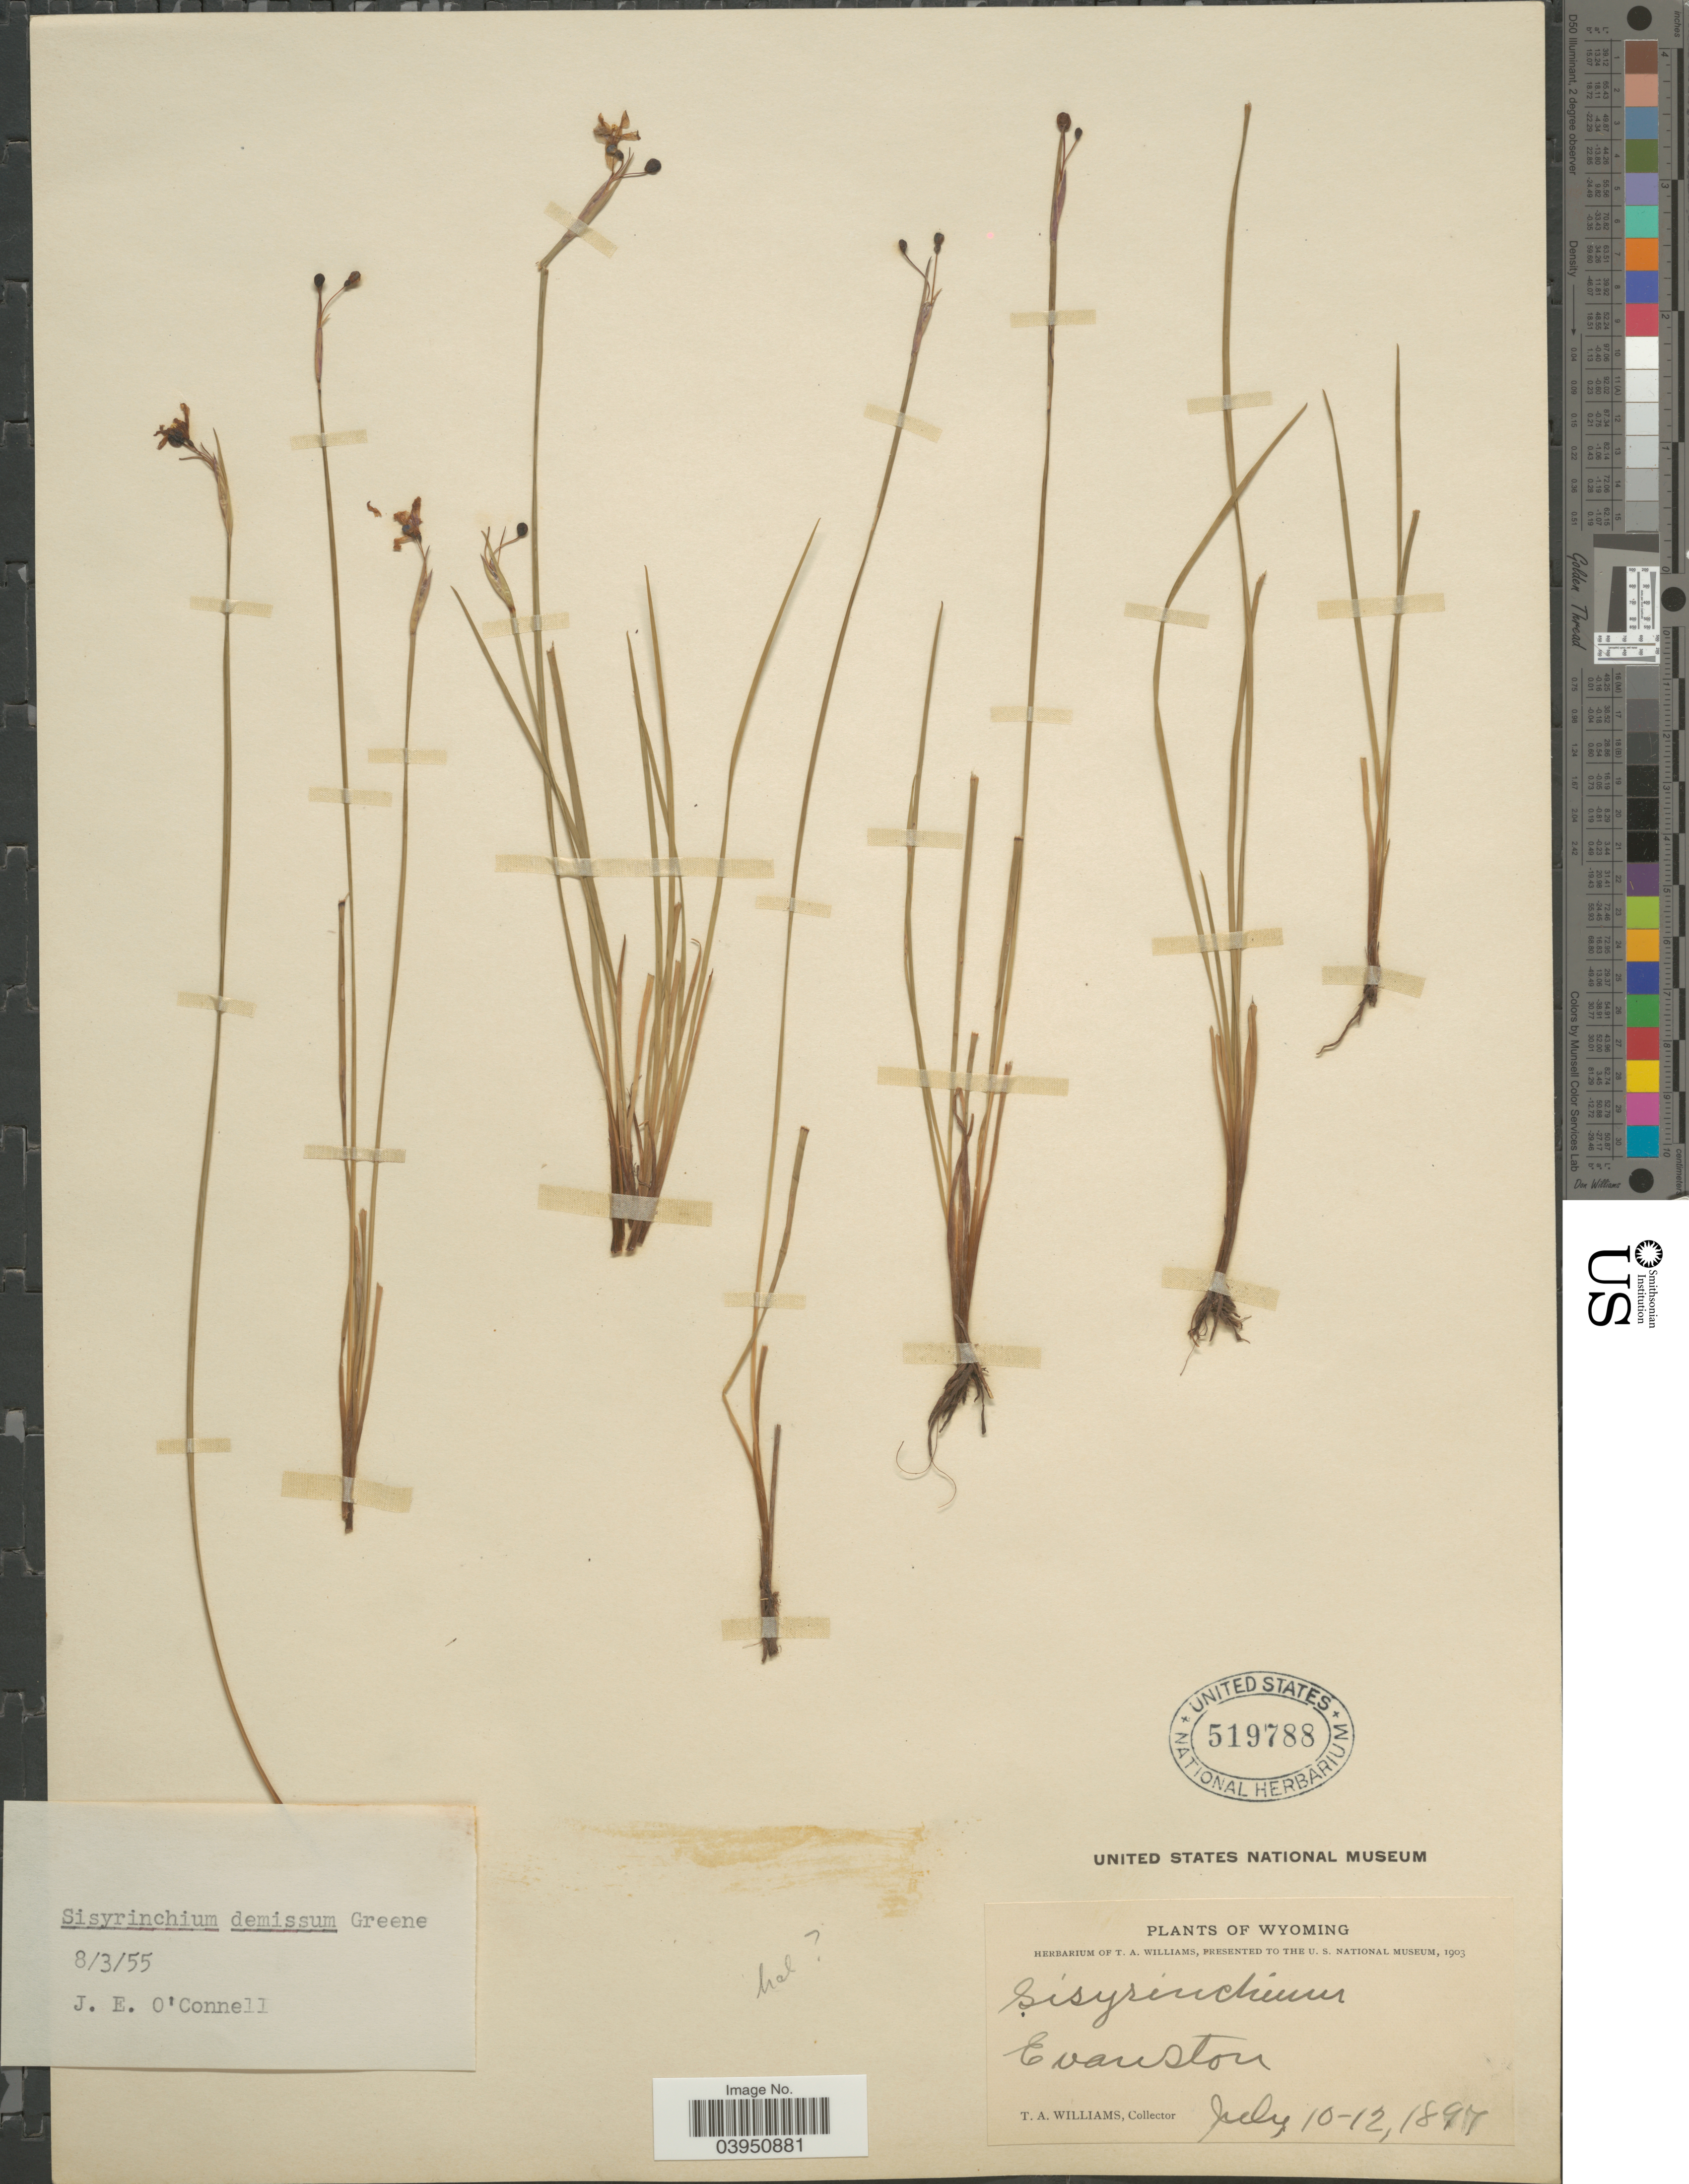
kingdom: Plantae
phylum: Tracheophyta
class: Liliopsida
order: Asparagales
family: Iridaceae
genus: Sisyrinchium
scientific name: Sisyrinchium demissum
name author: Greene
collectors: T. S. Williams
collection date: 1897-07-10/1897-07-12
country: United States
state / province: Wyoming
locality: Evanston.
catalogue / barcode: US 519788